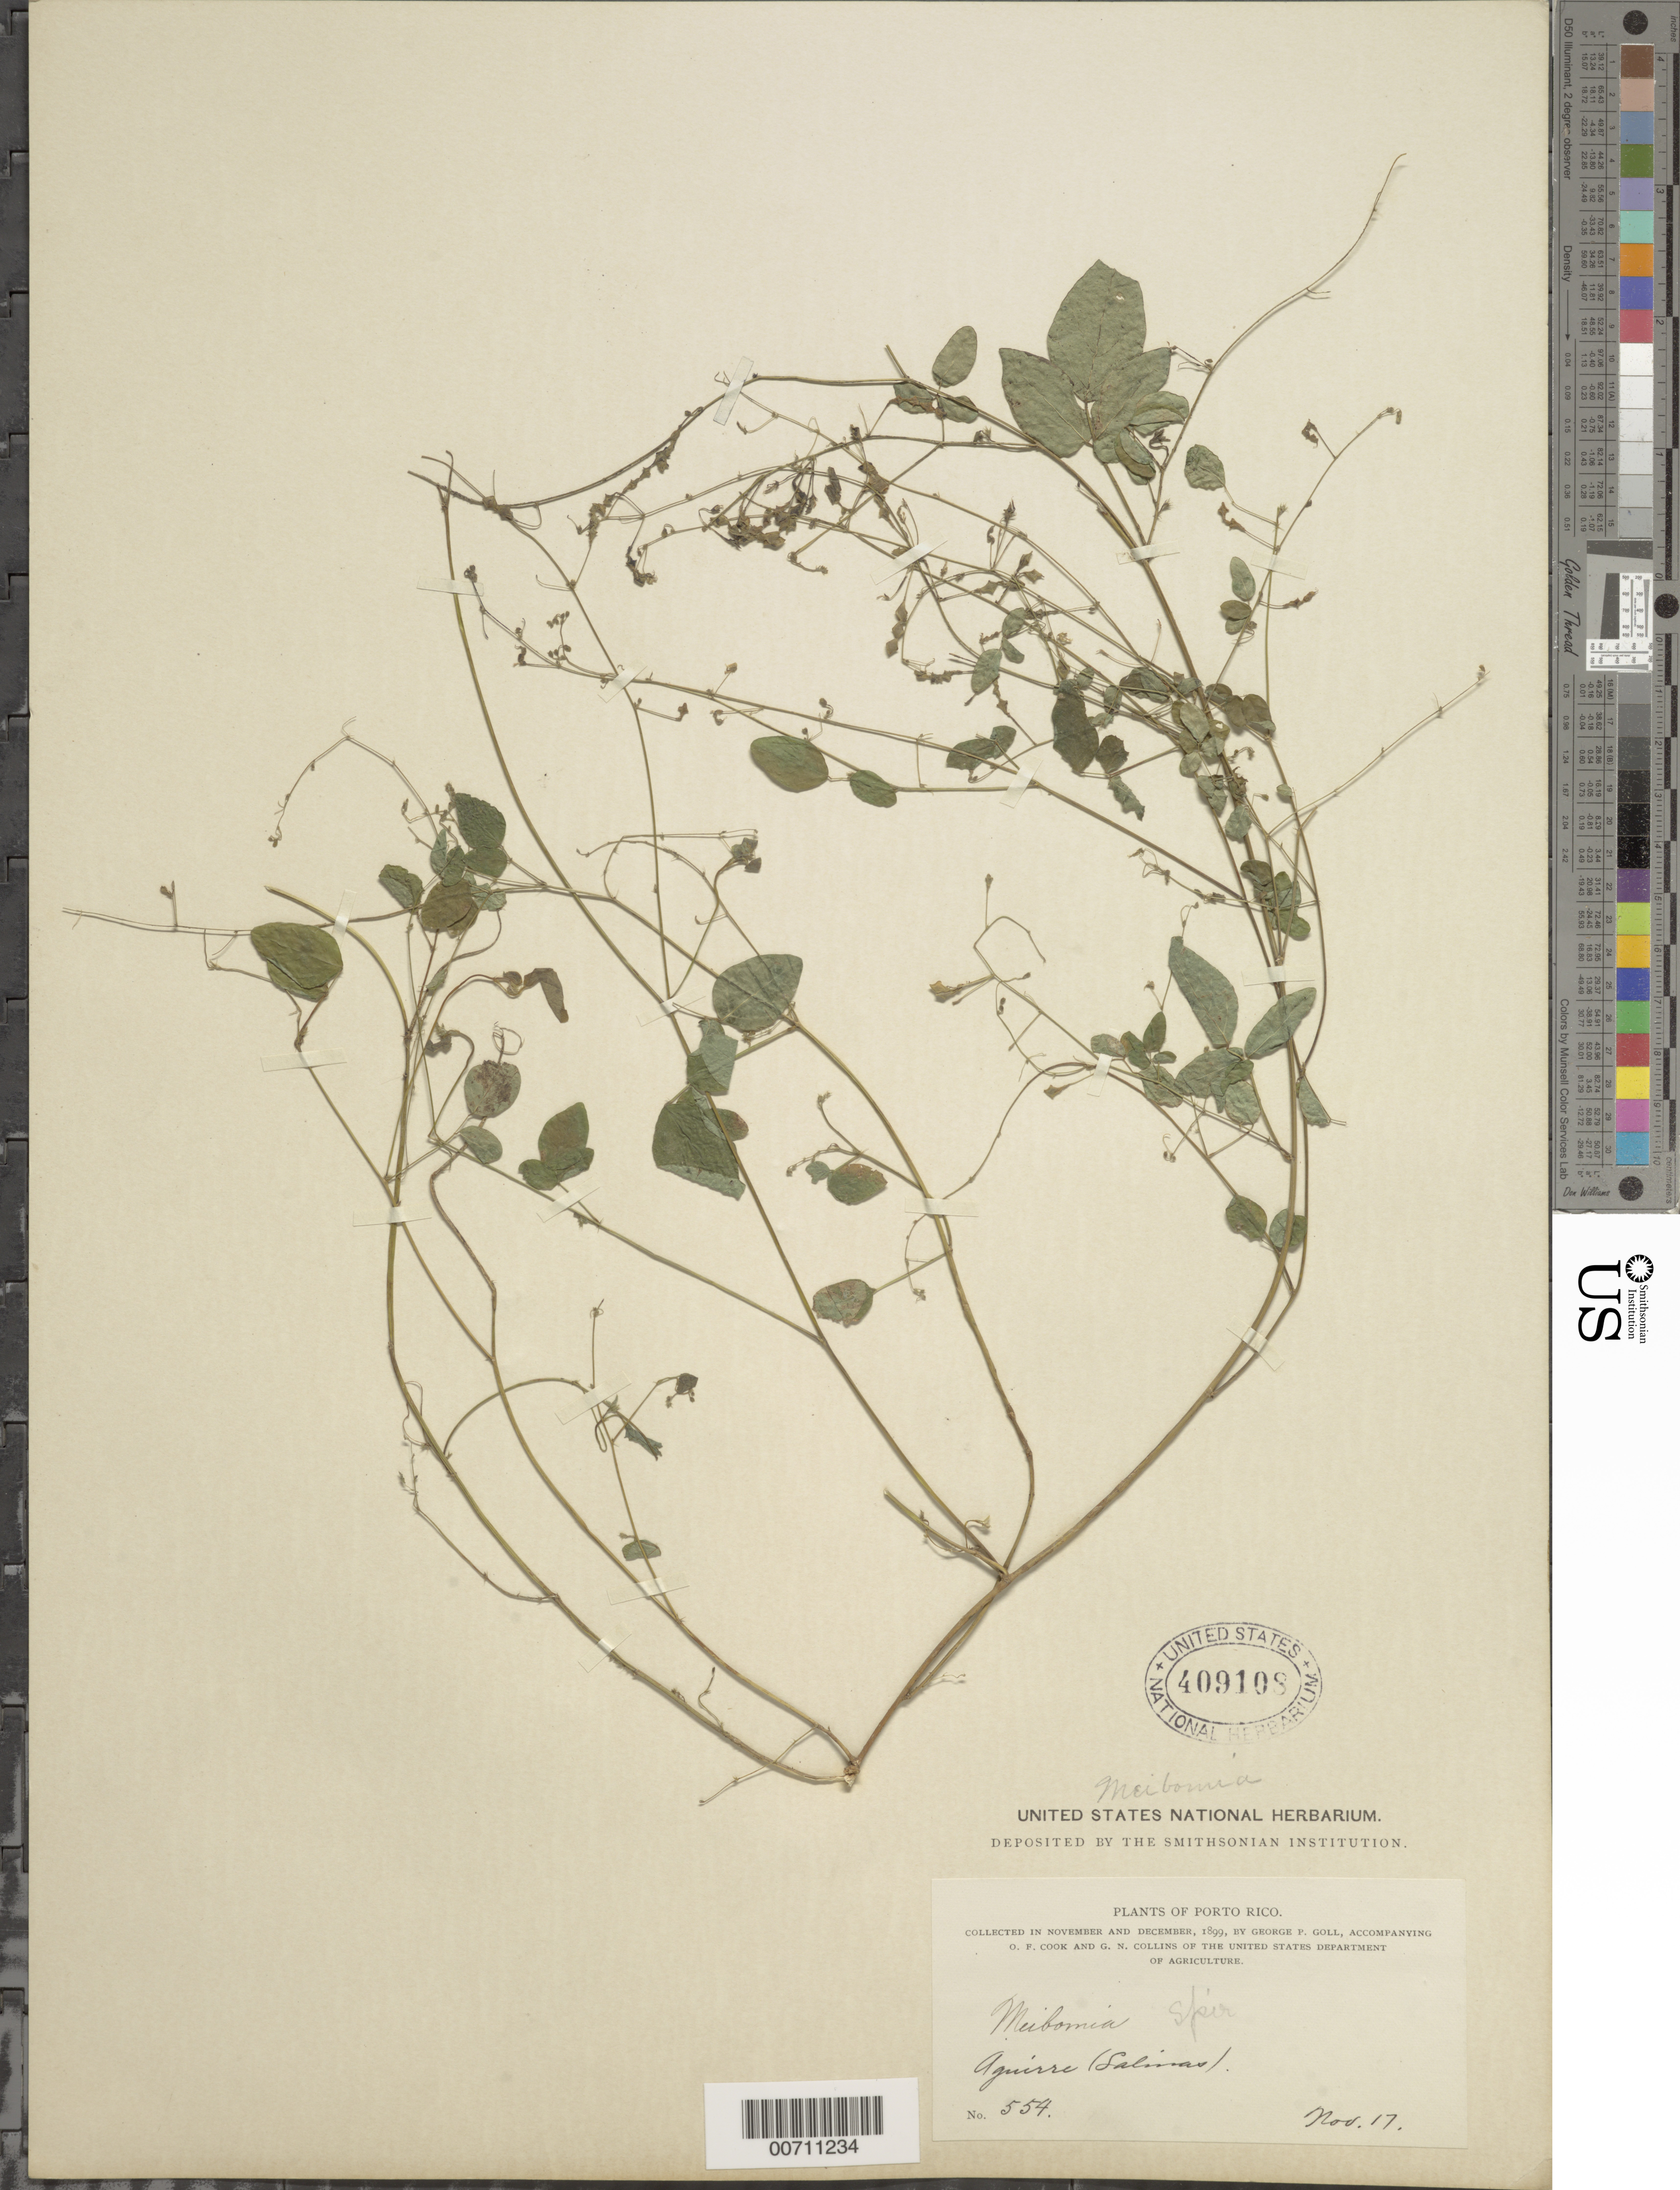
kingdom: Plantae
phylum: Tracheophyta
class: Magnoliopsida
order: Fabales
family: Fabaceae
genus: Desmodium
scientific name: Desmodium procumbens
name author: (Mill.) Hitchc.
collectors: G. Goll, O. F. Cook & G. Collins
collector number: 554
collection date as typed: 17 Nov 1899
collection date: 1899-11-17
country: Puerto Rico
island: Greater Antilles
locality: Aguirre (Salinas)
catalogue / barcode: US 409108